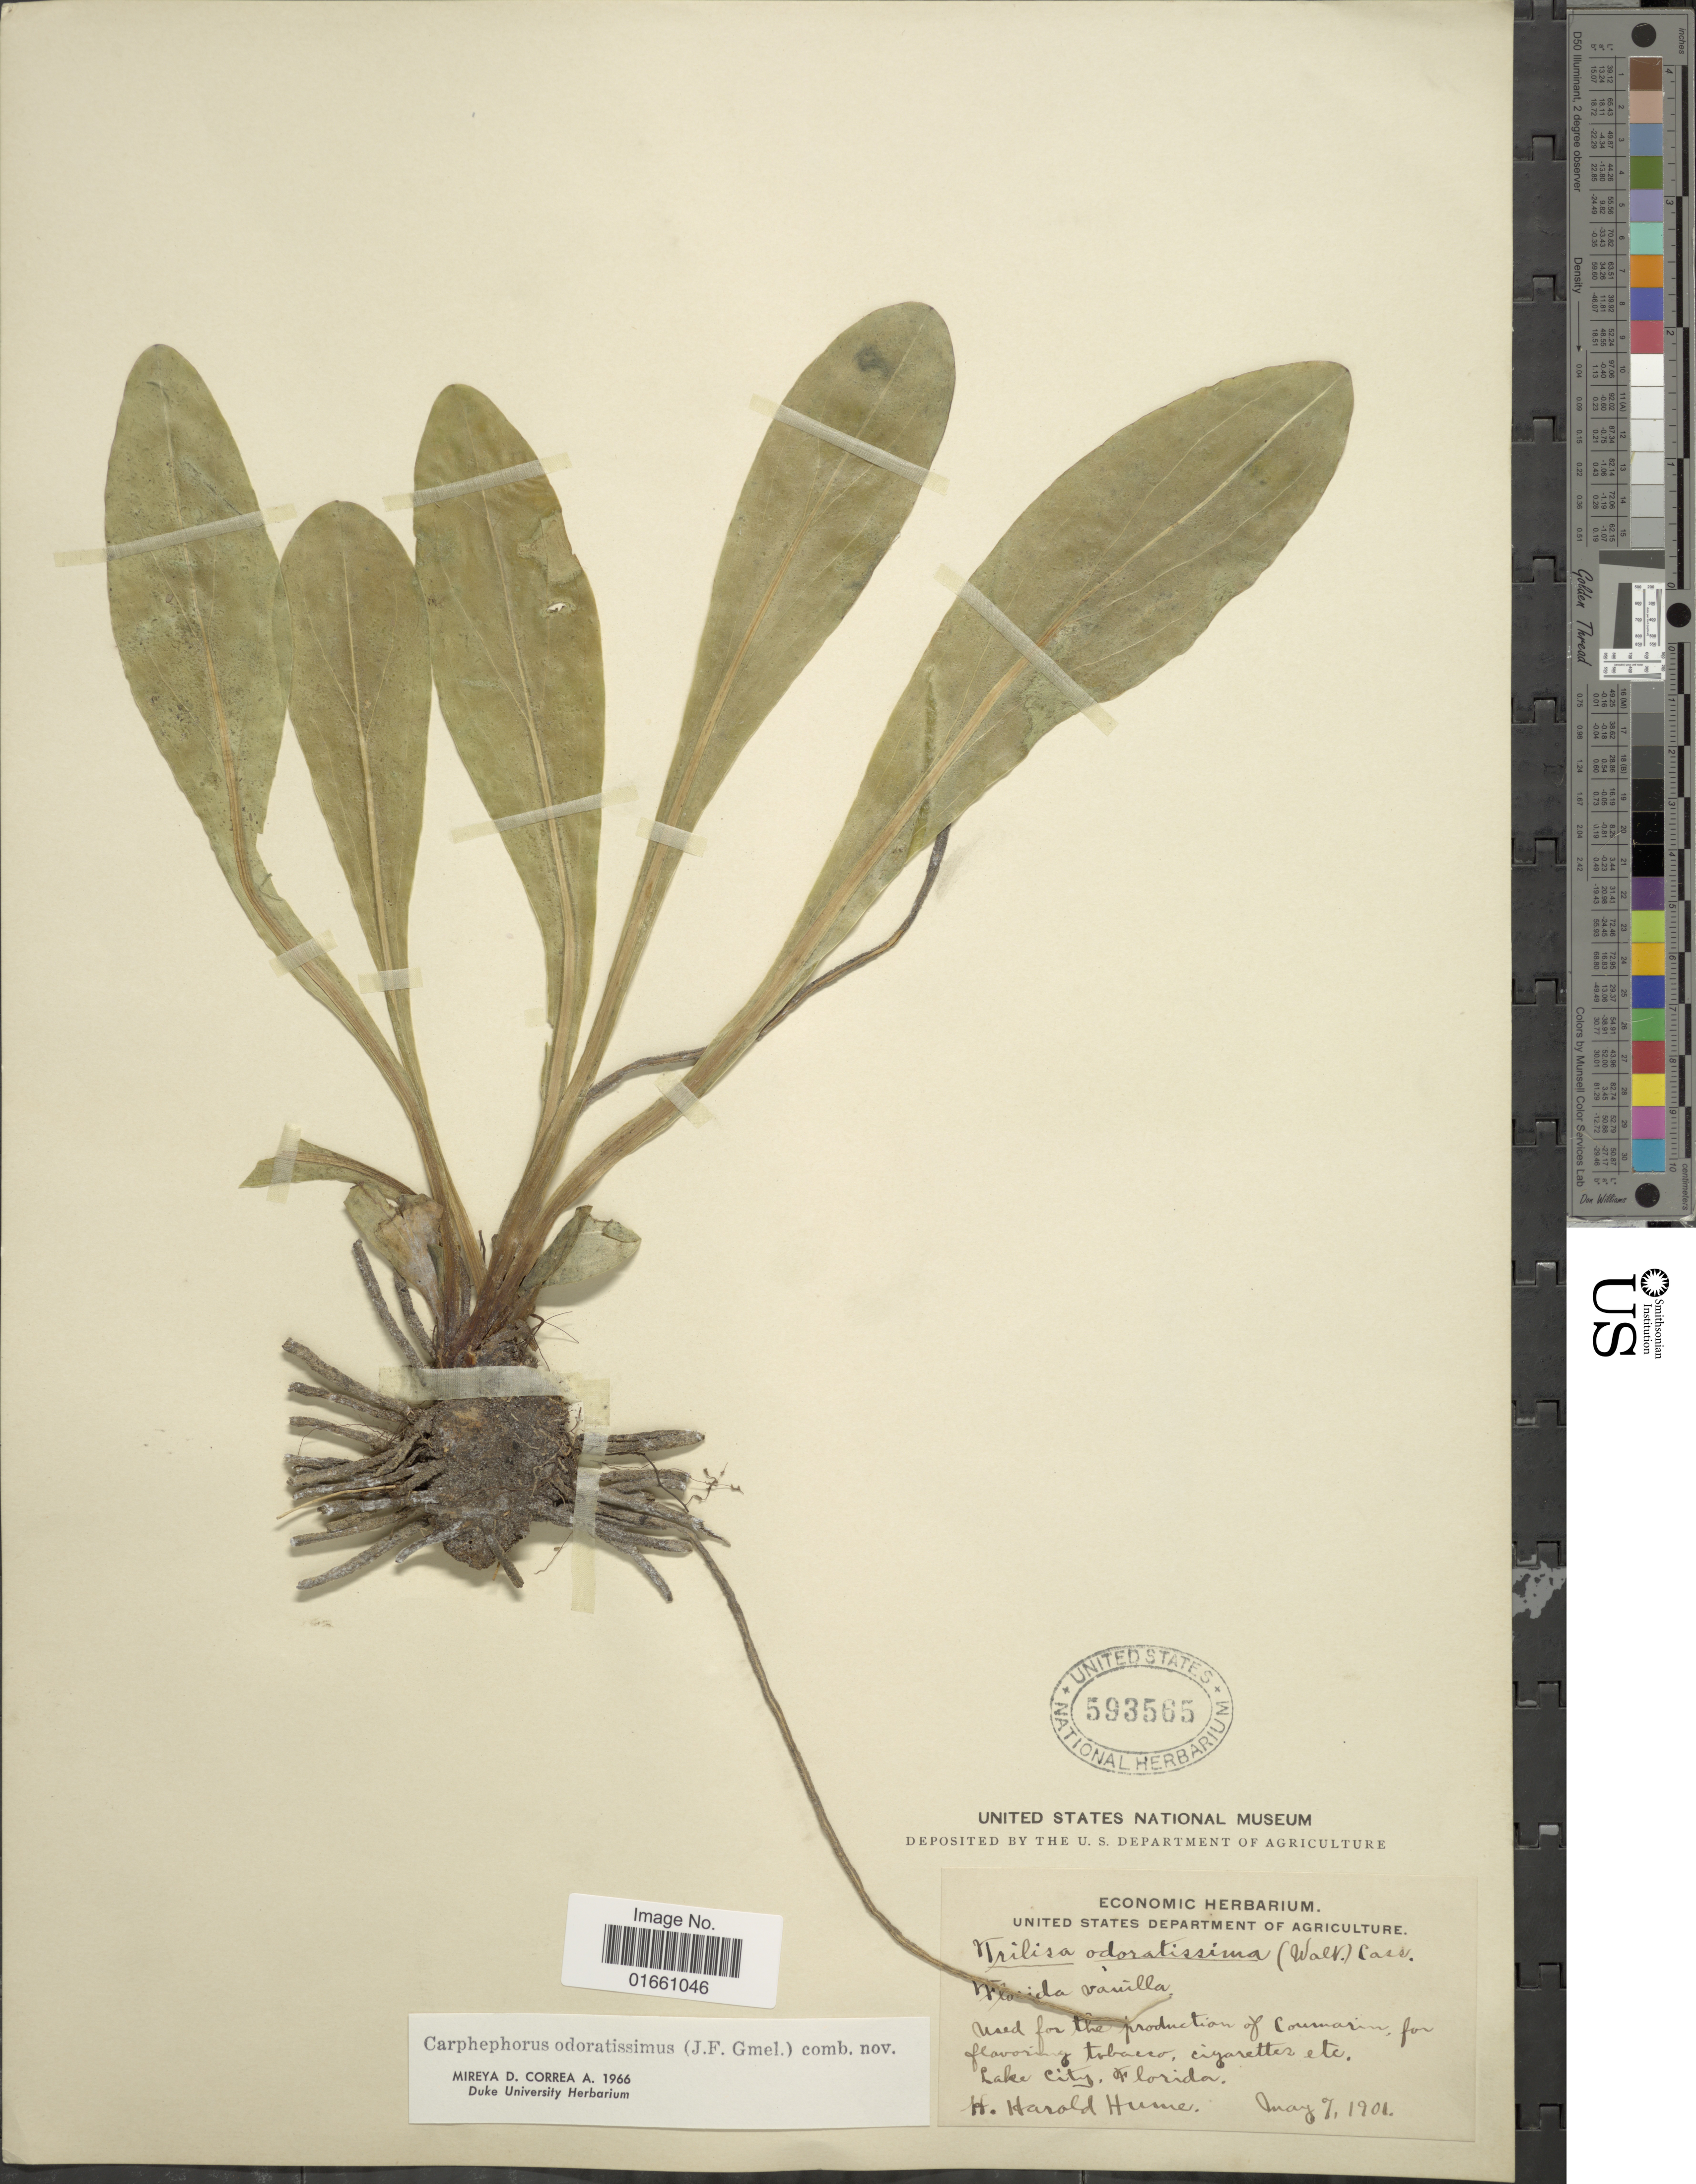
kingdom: Plantae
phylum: Tracheophyta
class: Magnoliopsida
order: Asterales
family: Asteraceae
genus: Trilisa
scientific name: Trilisa odoratissima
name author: (J.F. Gmel.) Cass.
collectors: H. Hume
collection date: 1901-05-07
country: United States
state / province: Florida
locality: Lake City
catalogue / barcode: US 593565